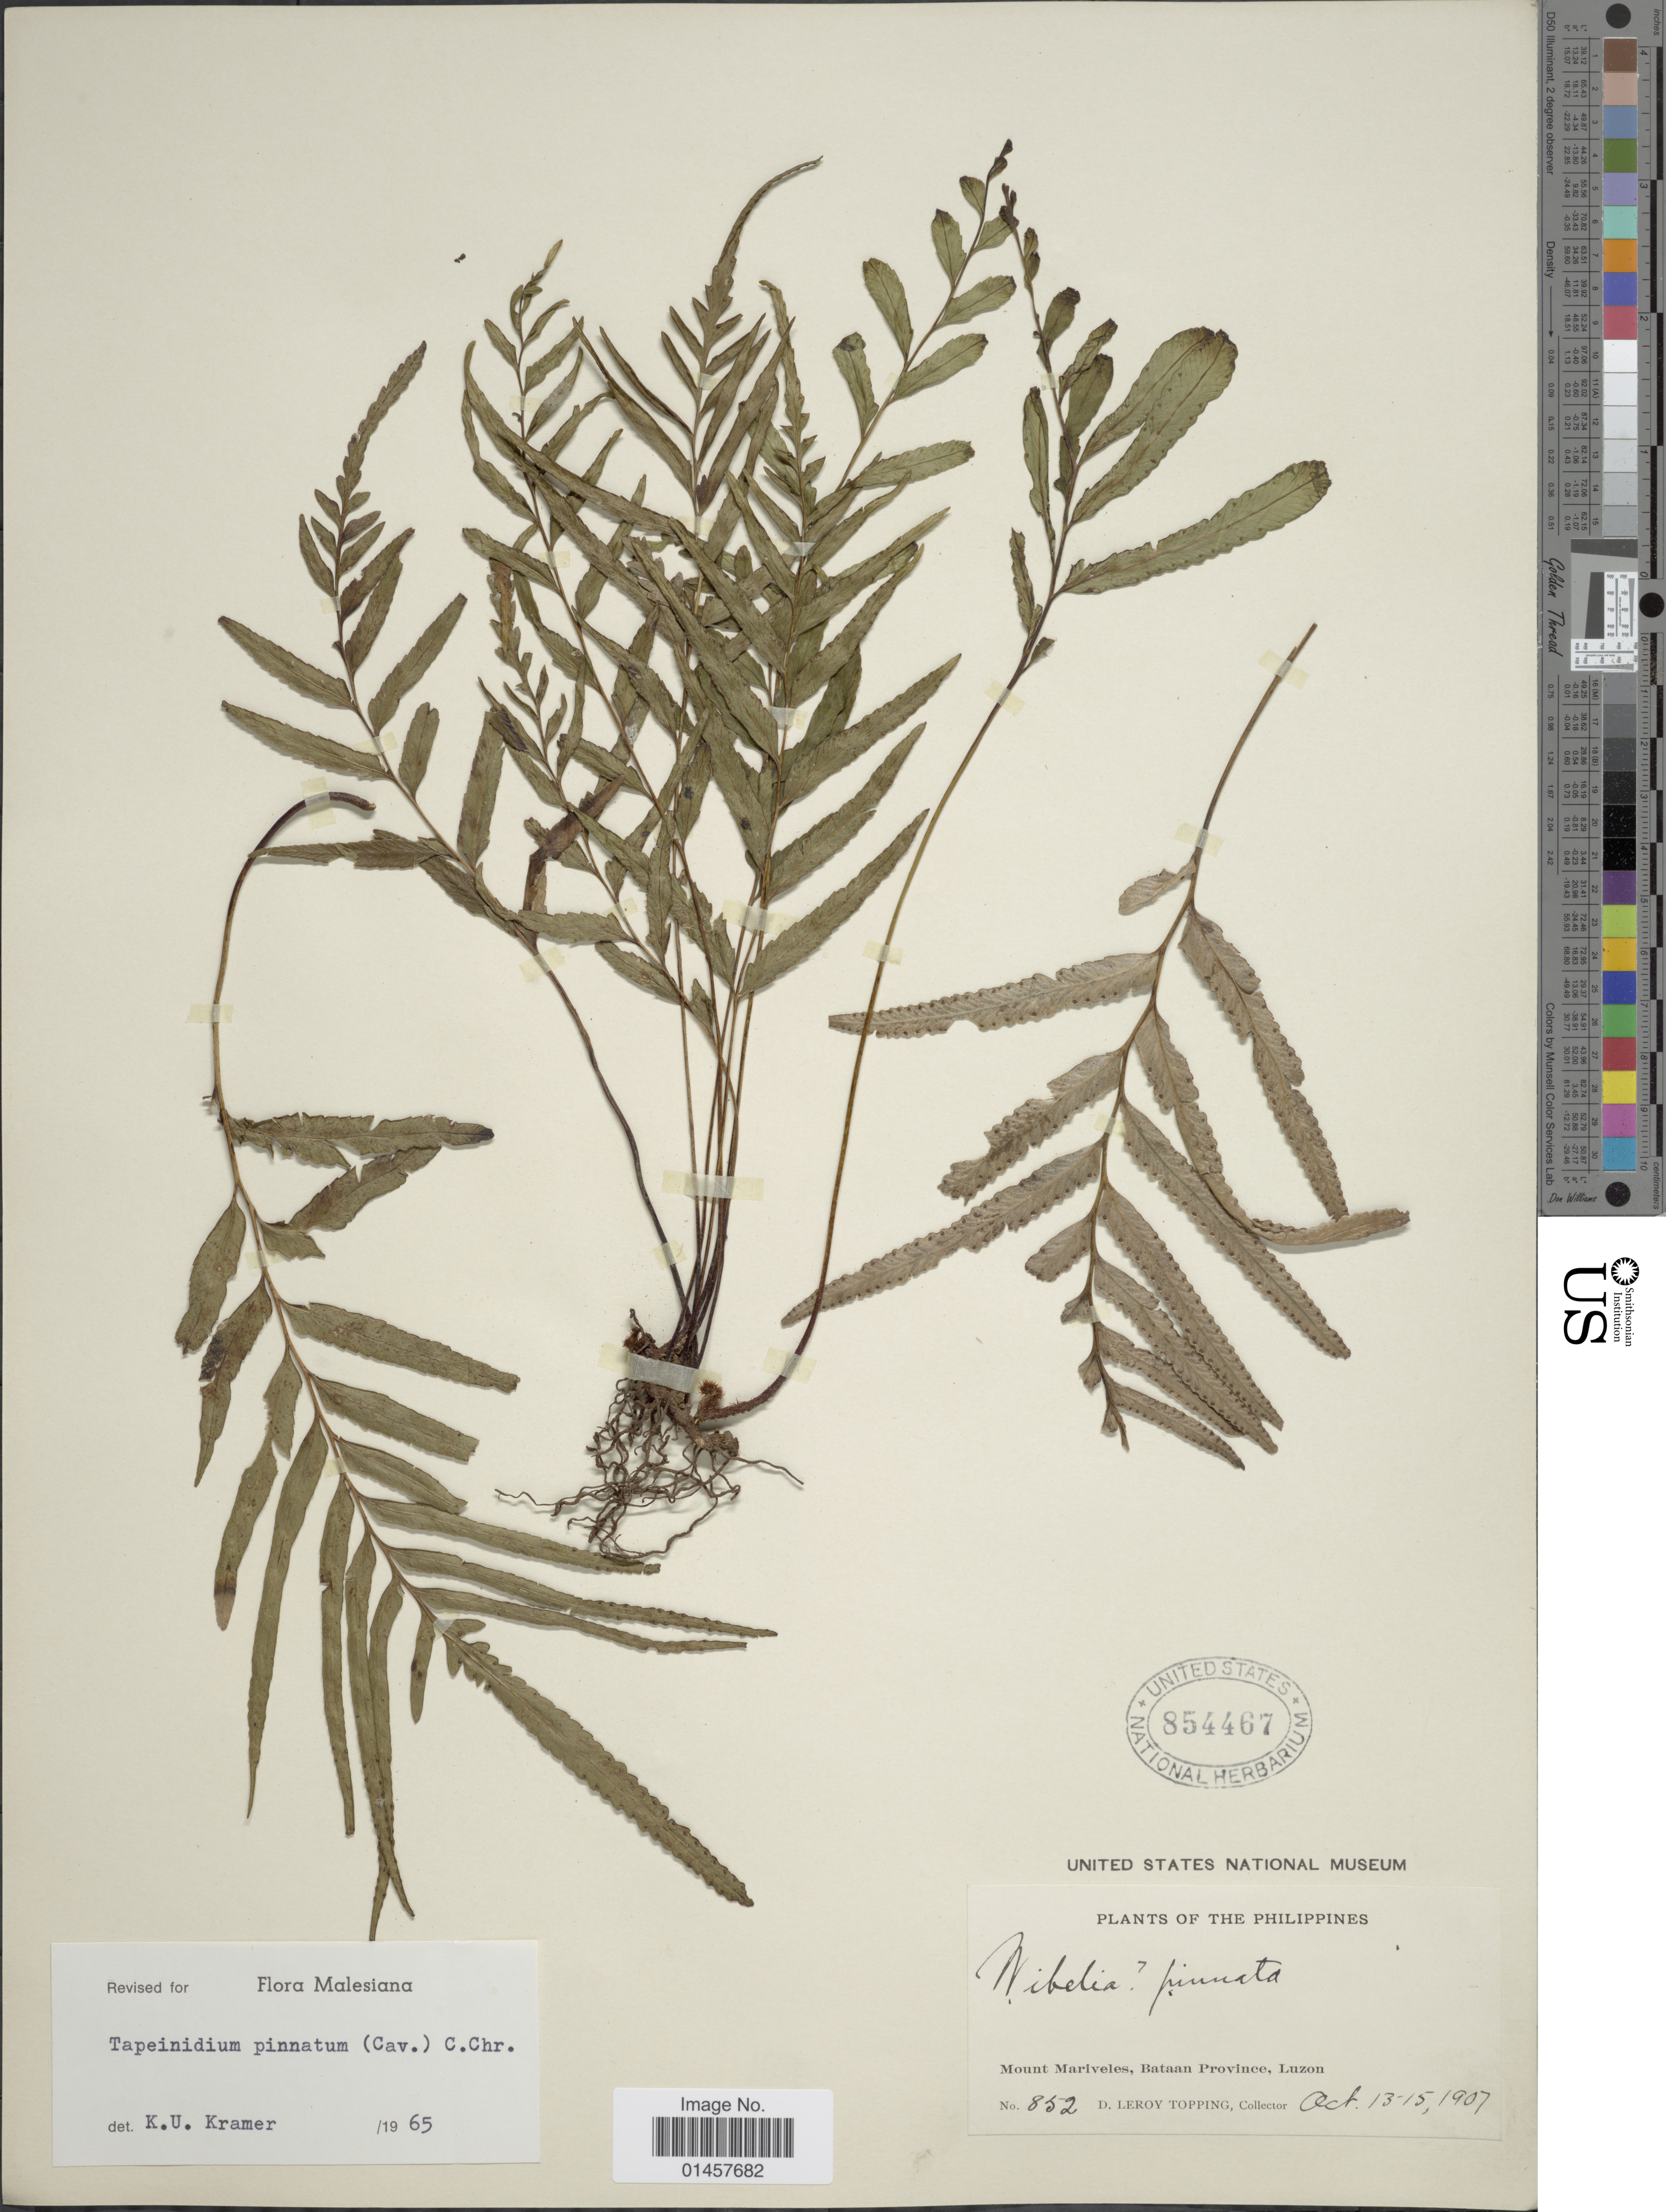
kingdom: Plantae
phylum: Tracheophyta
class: Polypodiopsida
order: Polypodiales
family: Lindsaeaceae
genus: Tapeinidium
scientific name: Tapeinidium pinnatum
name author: (Cav.) C. Chr.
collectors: D. L. Topping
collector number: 852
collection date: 1907-10-13/1907-10-15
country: Philippines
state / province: Cagayan Valley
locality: Mount Mariveles, Bataan Province Luzon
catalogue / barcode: US 854467